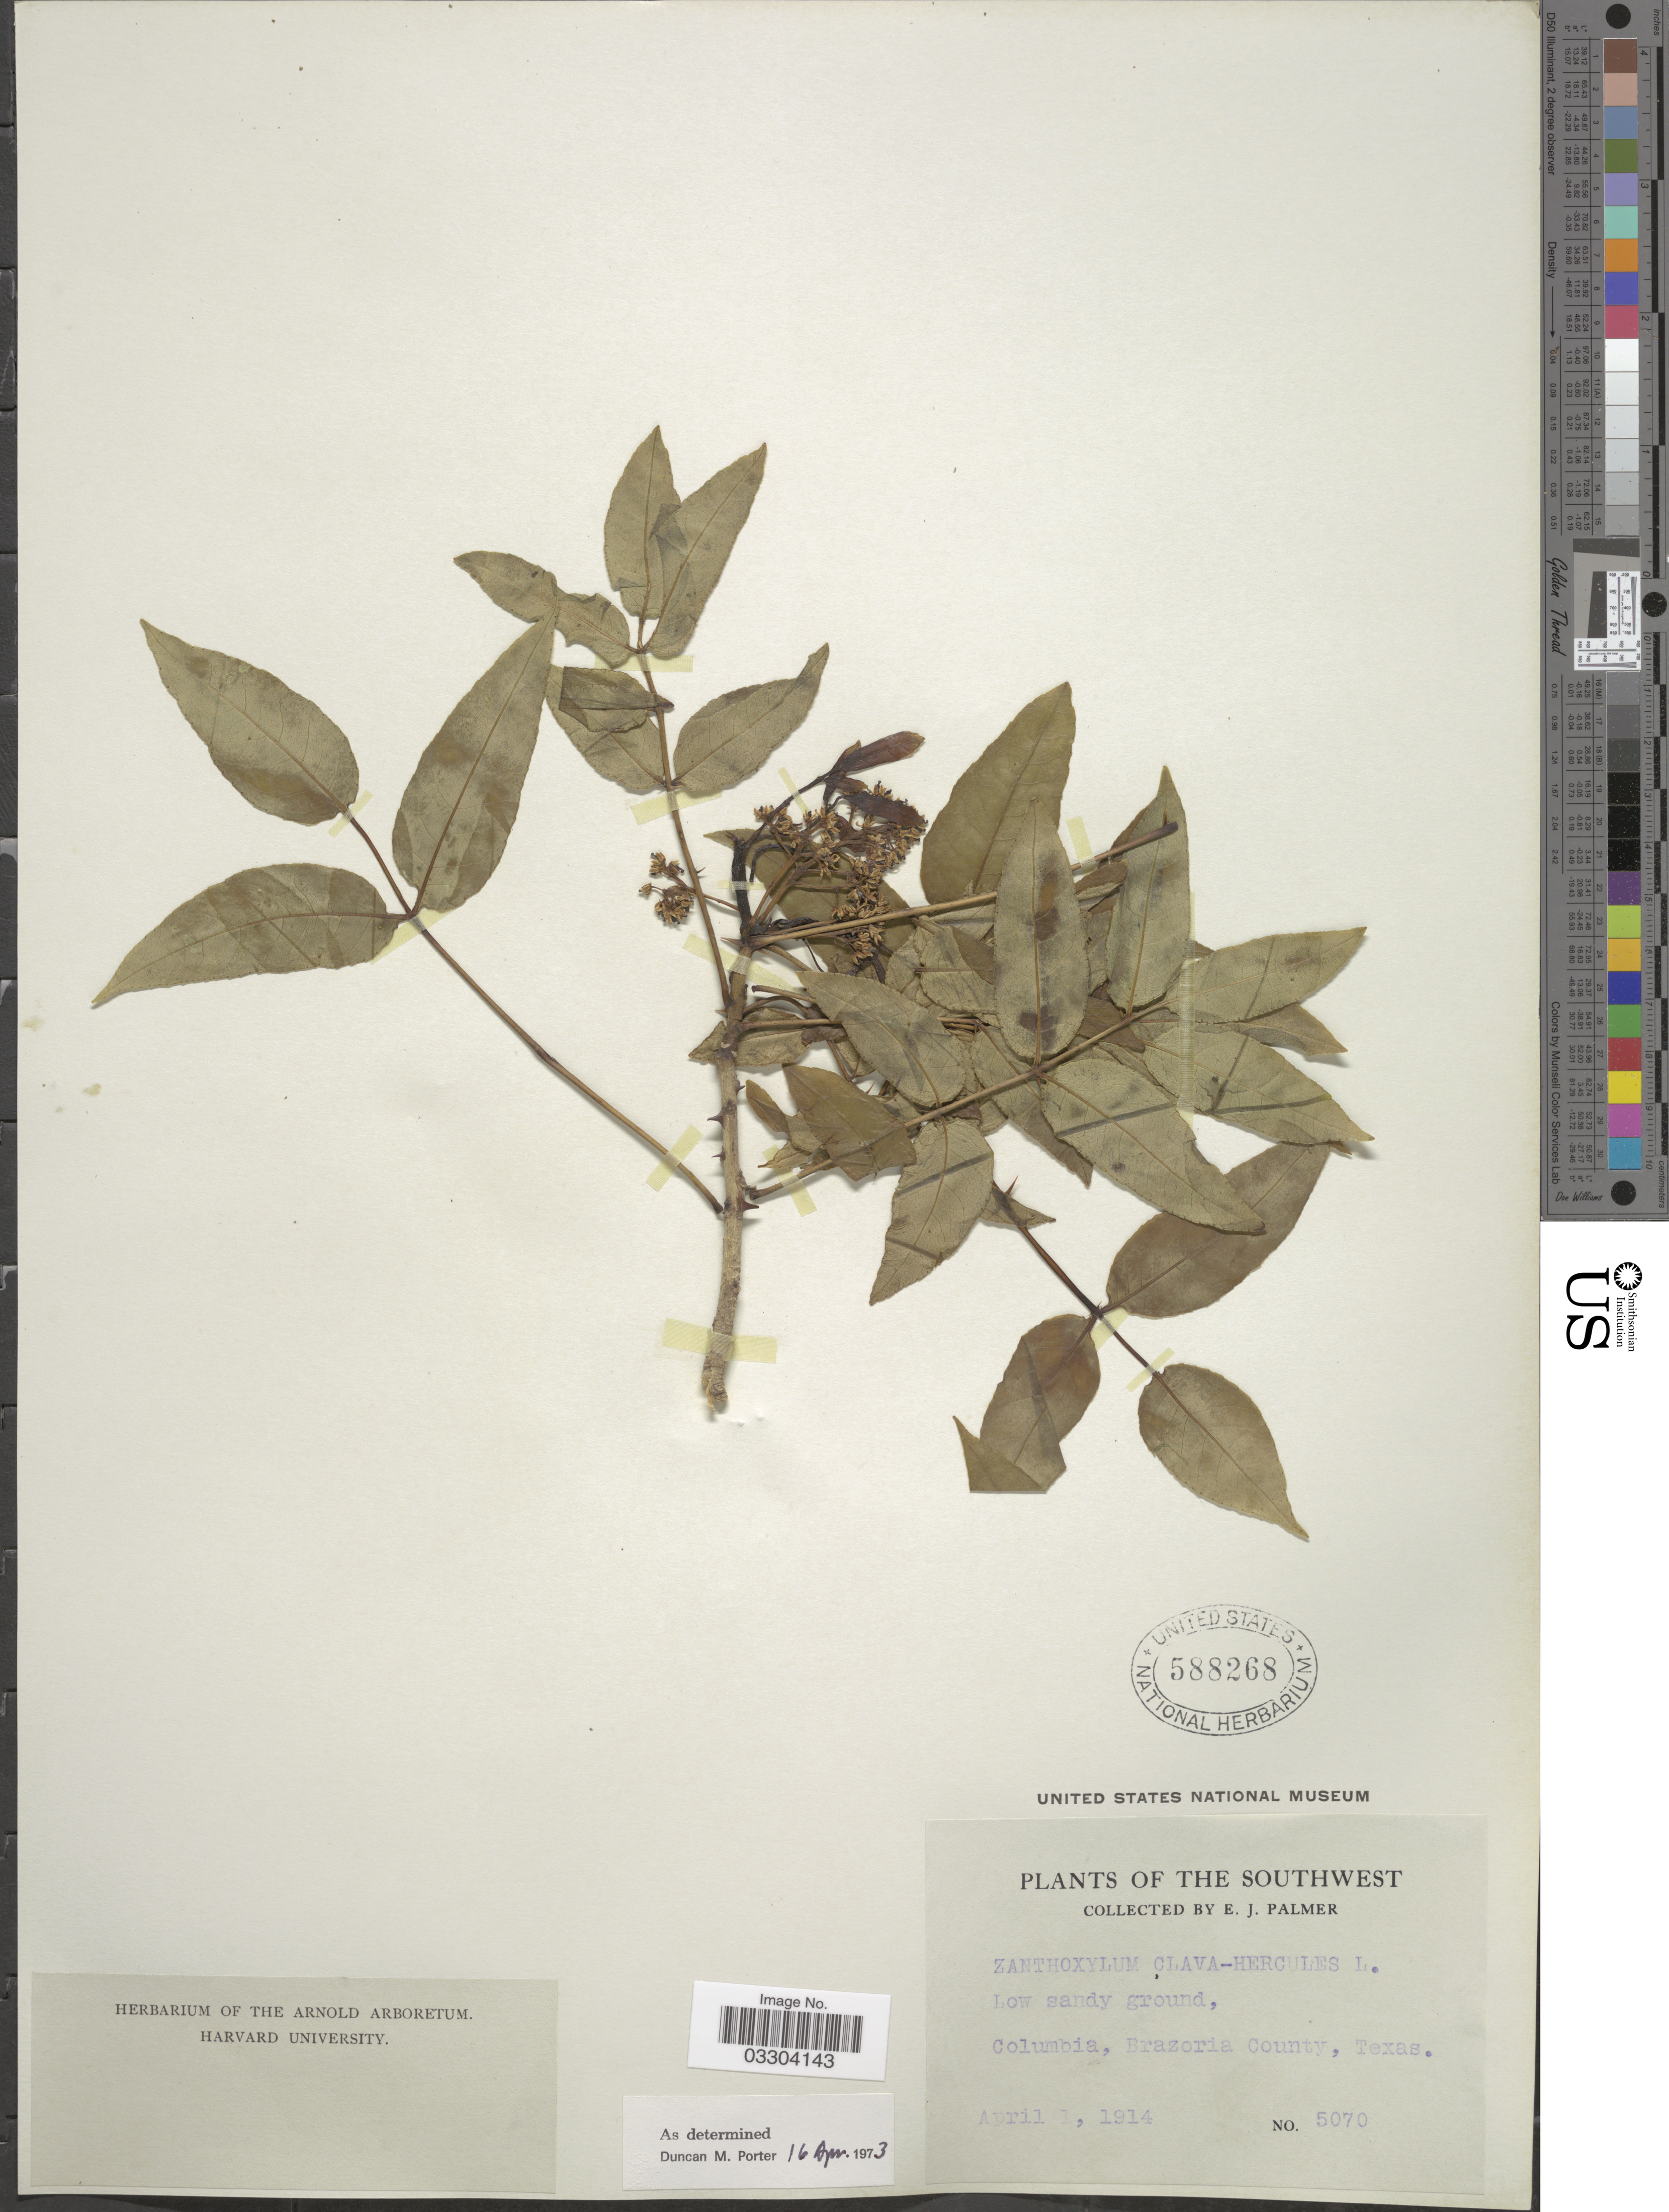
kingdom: Plantae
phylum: Tracheophyta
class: Magnoliopsida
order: Sapindales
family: Rutaceae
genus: Zanthoxylum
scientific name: Zanthoxylum clava-herculis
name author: L.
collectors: E. J. Palmer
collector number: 5070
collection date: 1914-04-01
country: United States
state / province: Texas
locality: The Southwest, Columbia, Brazoria County.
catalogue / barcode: US 588268